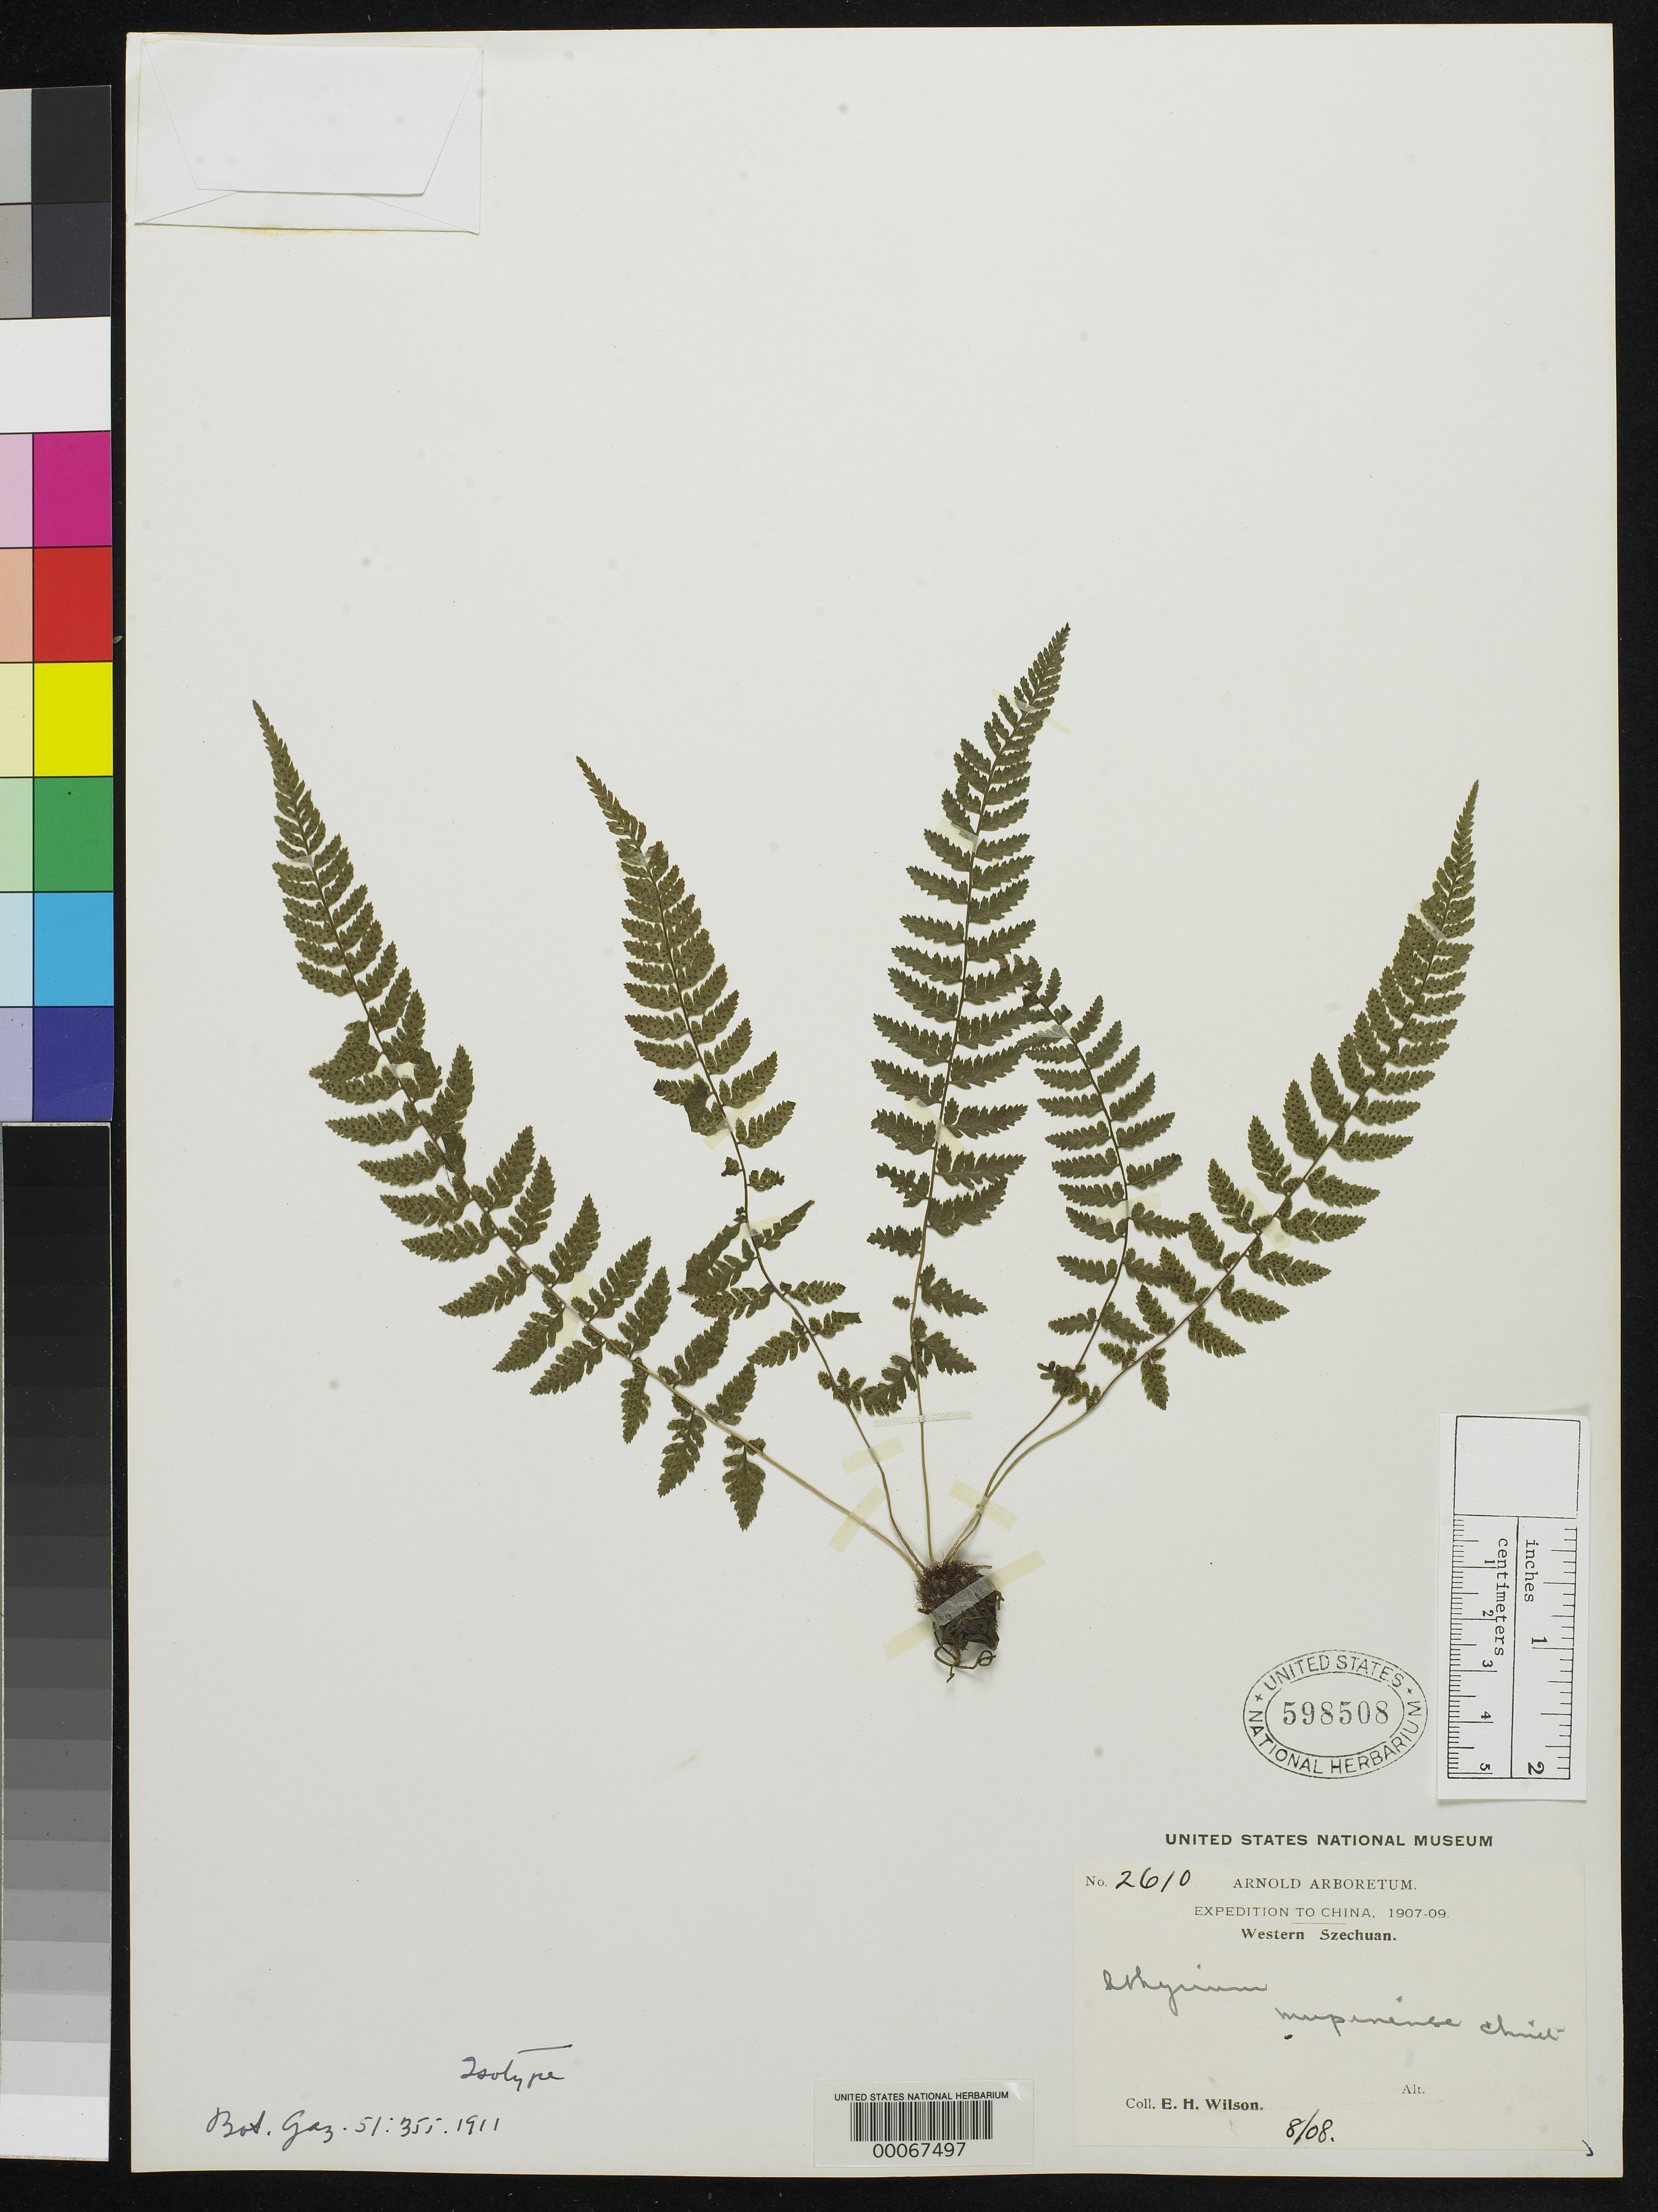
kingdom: Plantae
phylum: Tracheophyta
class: Polypodiopsida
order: Polypodiales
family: Athyriaceae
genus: Athyrium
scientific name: Athyrium mupinense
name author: Christ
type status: Type Collection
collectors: E. H. Wilson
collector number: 2610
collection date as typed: Aug 1908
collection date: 1908-08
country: China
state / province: Sichuan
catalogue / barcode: US 598508